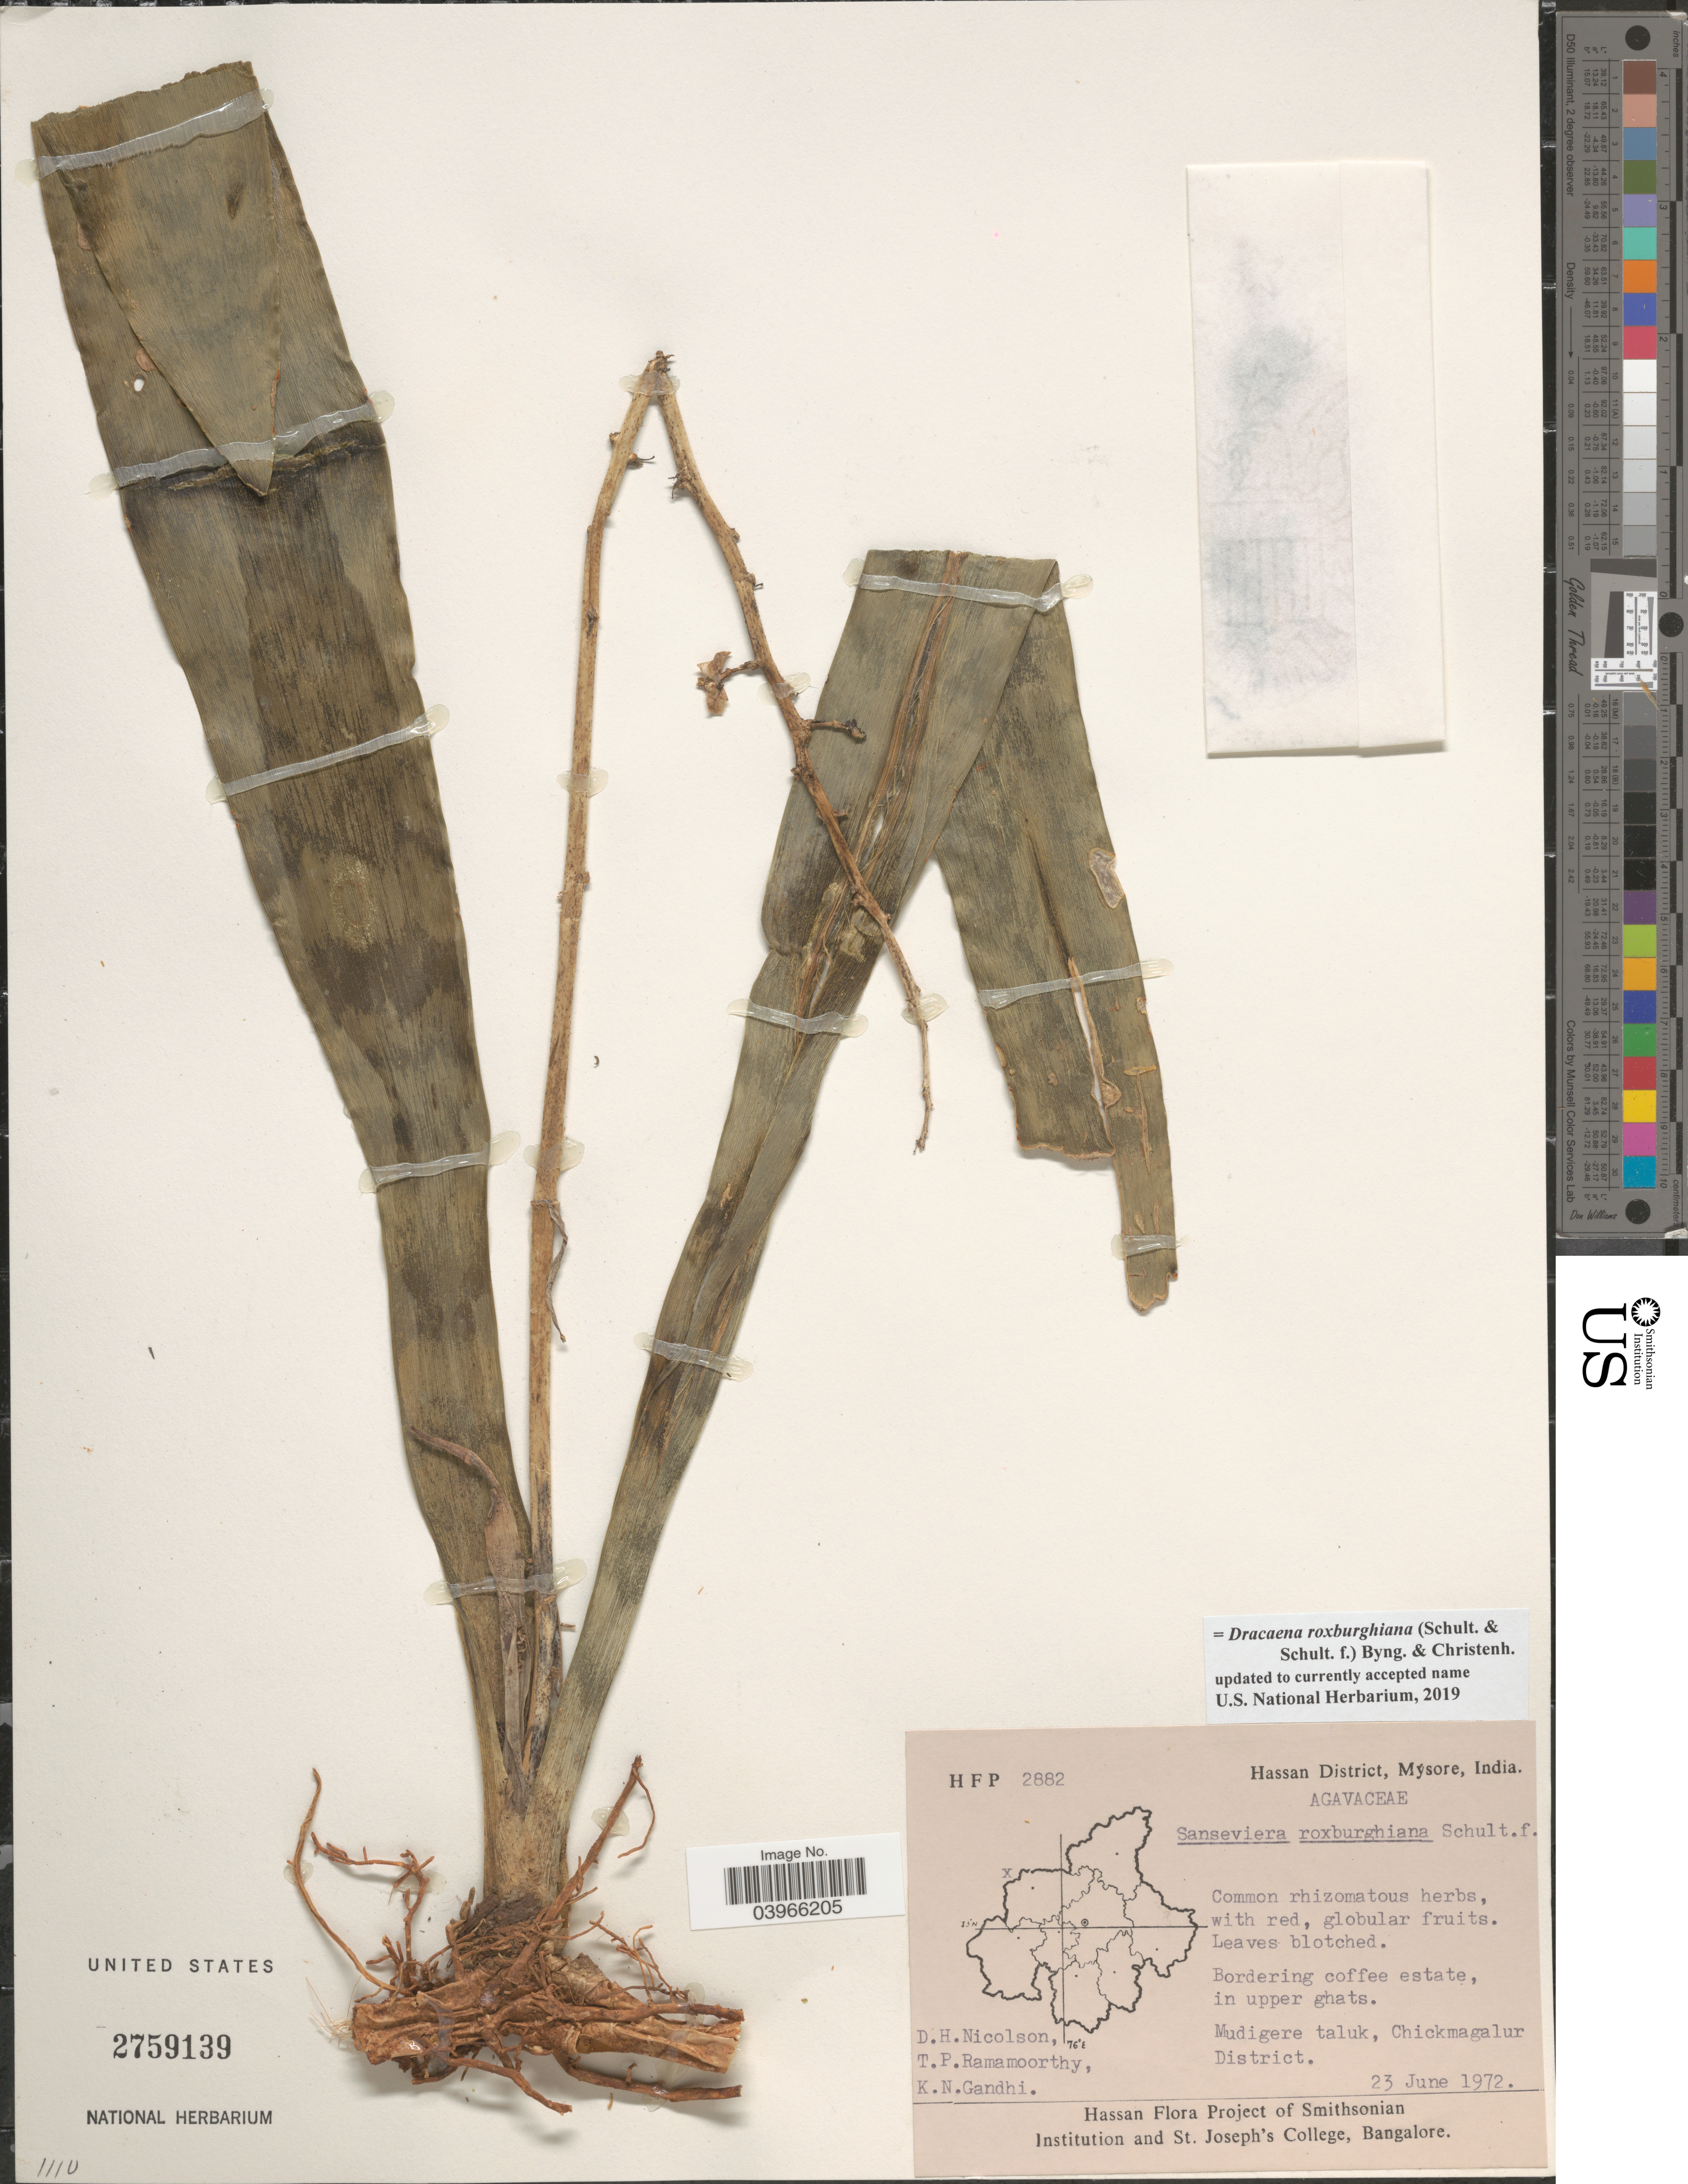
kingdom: Plantae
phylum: Tracheophyta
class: Liliopsida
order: Asparagales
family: Asparagaceae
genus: Dracaena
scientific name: Dracaena roxburghiana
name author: (Schult. f.) Byng & Christenh.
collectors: D. H. Nicolson, T. P. Ramamoorthy & K. N. Gandhi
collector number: HFP2882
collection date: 1972-06-23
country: India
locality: Hassan District, Mysore. Bordering coffee estate, in upper ghats. Mudigere taluk, Chickmagalur District.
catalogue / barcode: US 2759139